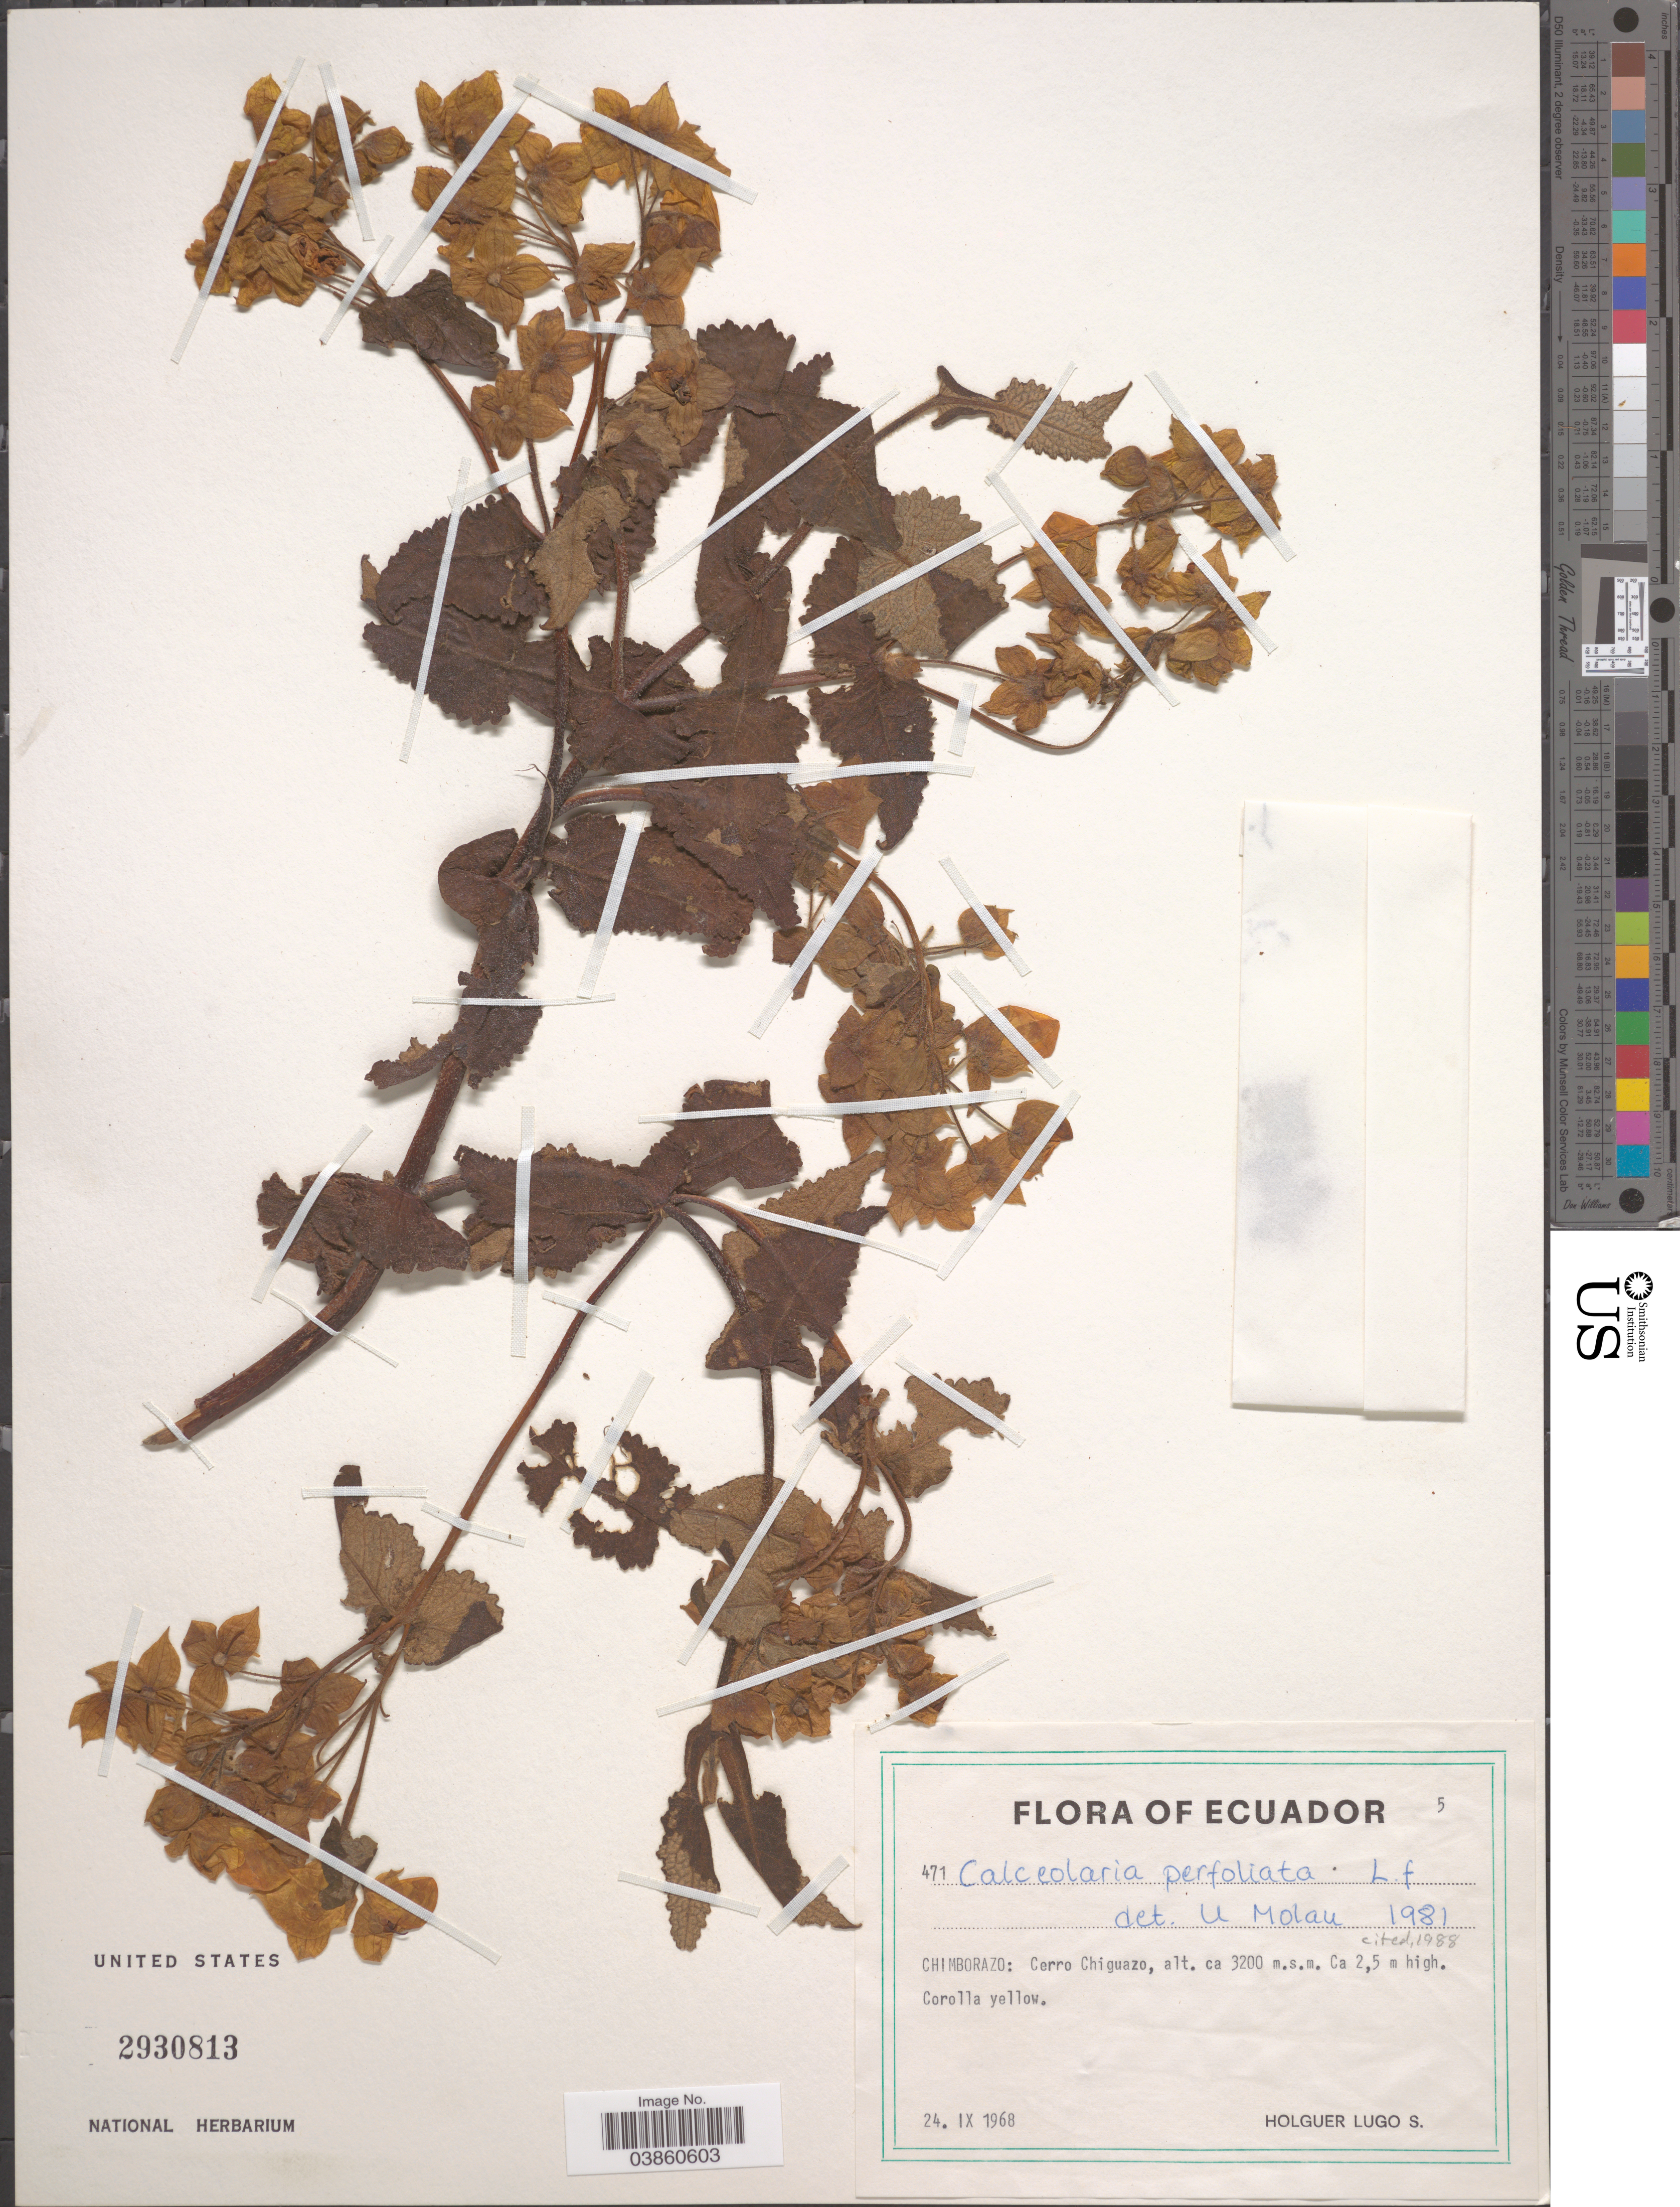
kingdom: Plantae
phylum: Tracheophyta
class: Magnoliopsida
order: Lamiales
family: Calceolariaceae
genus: Calceolaria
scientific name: Calceolaria perfoliata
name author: L. f.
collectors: H. Lugo S.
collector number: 471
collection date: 1968-09-24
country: Ecuador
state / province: Chimborazo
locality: Cerro Chiguazo.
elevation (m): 3200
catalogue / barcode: US 2930813